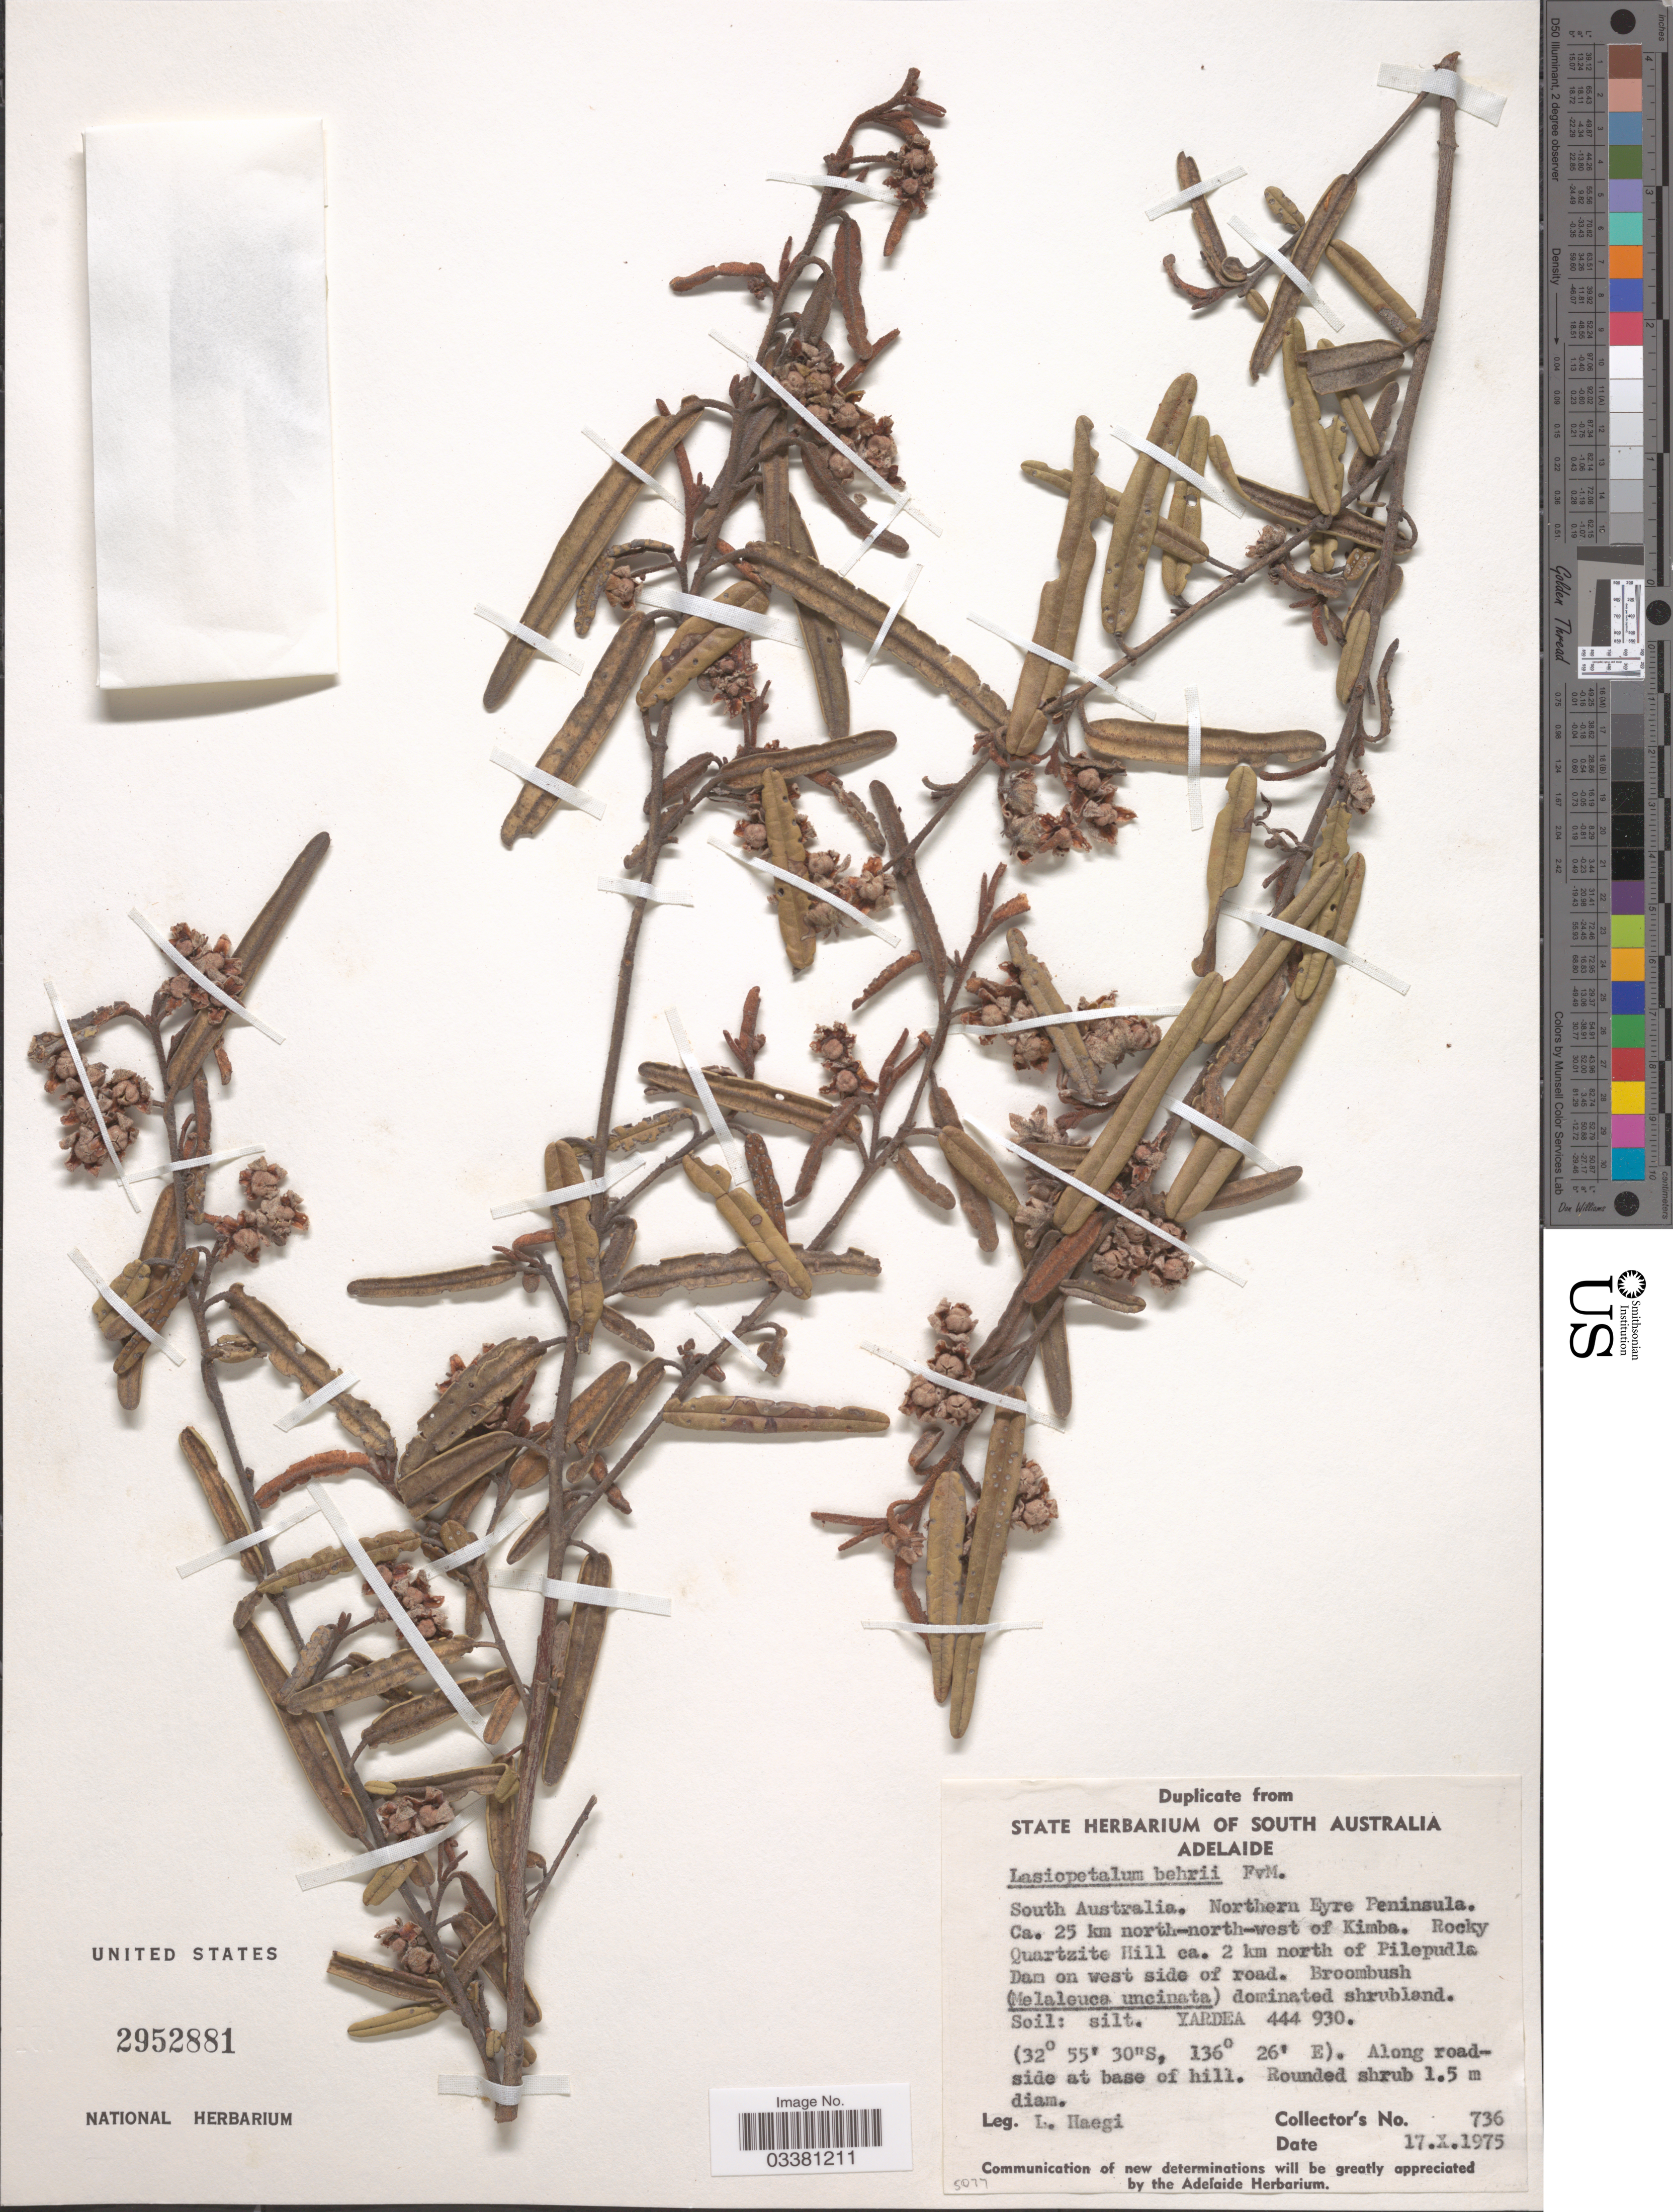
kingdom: Plantae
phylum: Tracheophyta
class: Magnoliopsida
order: Malvales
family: Malvaceae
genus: Lasiopetalum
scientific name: Lasiopetalum behrii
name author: F. Muell.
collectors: L. Haegi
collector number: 736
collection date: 1975-10-17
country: Australia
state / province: South Australia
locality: Northern Eyre Peninsula. Ca. 25 km north-north-west of Kimba. Rocky Quartzite Hill ca. 2 km north of Pilepudla Dam on west side of road. YARDEA 444 930. [unsure placement] Along roadside at base of hill.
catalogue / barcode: US 2952881